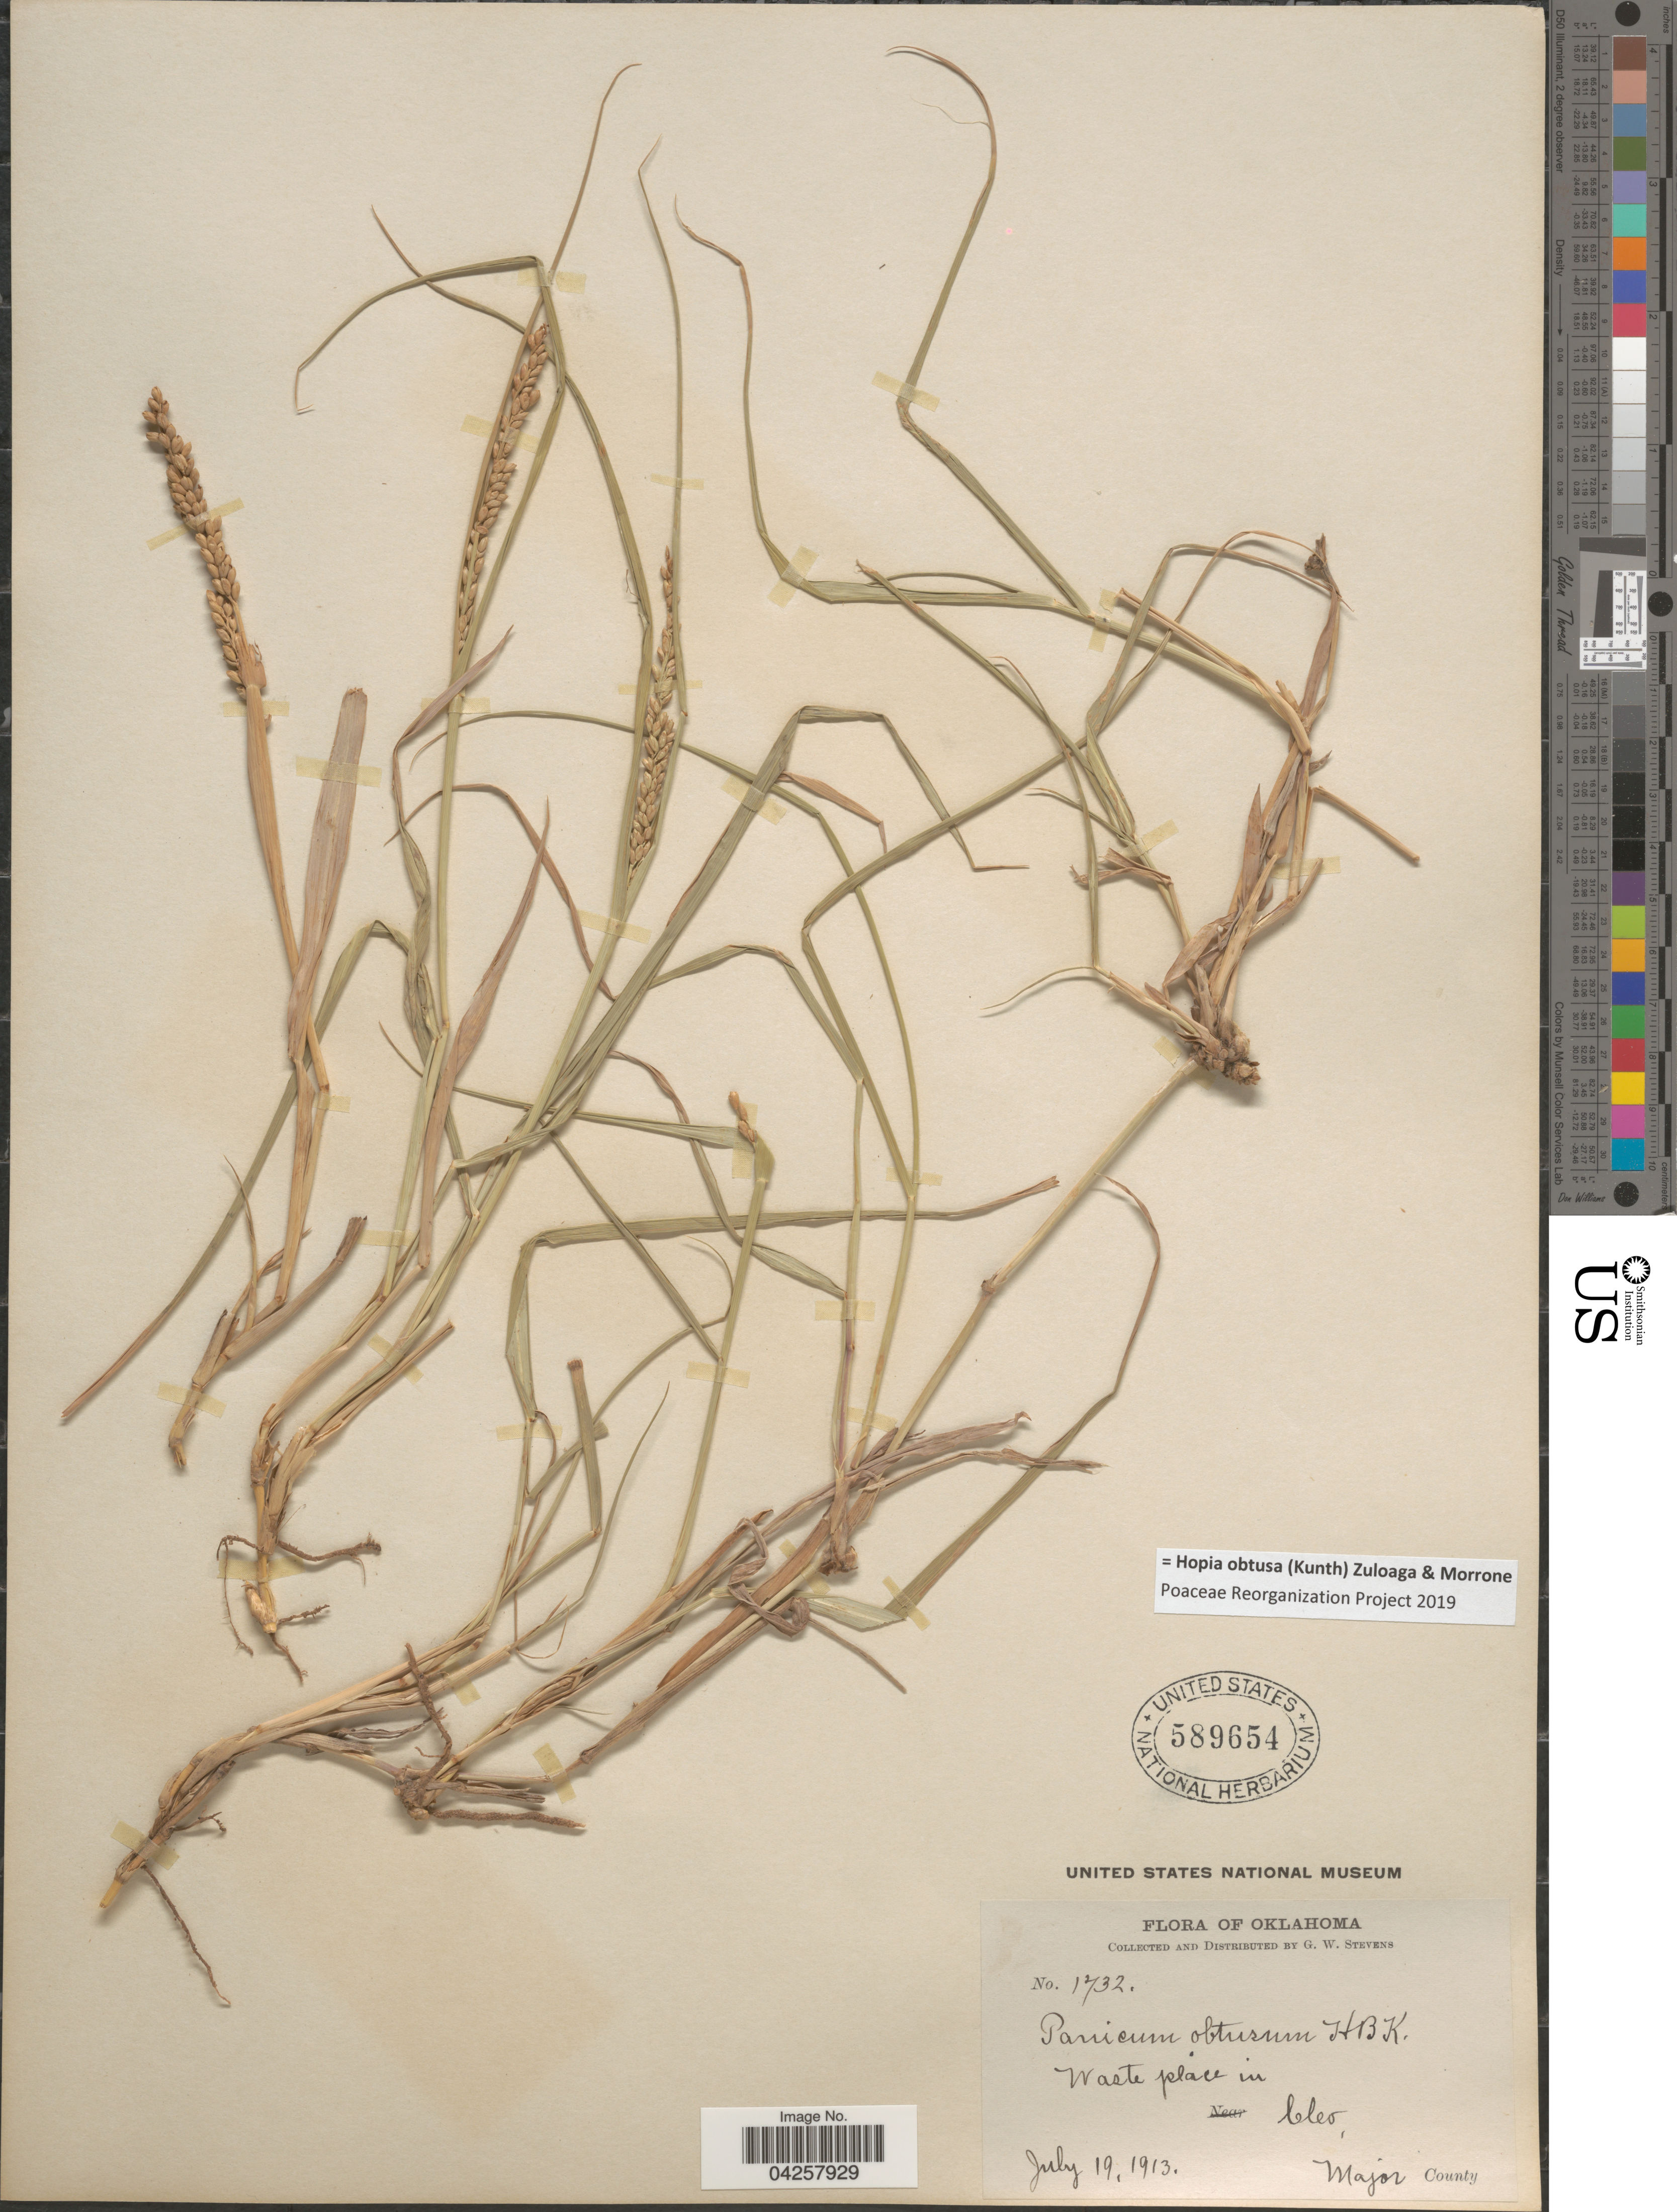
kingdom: Plantae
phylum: Tracheophyta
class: Liliopsida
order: Poales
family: Poaceae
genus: Hopia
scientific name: Hopia obtusa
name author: (Kunth) Zuloaga & Morrone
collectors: G. W. Stevens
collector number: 1732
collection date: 1913-07-19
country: United States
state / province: Oklahoma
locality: Cleo, Major County.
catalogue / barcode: US 589654